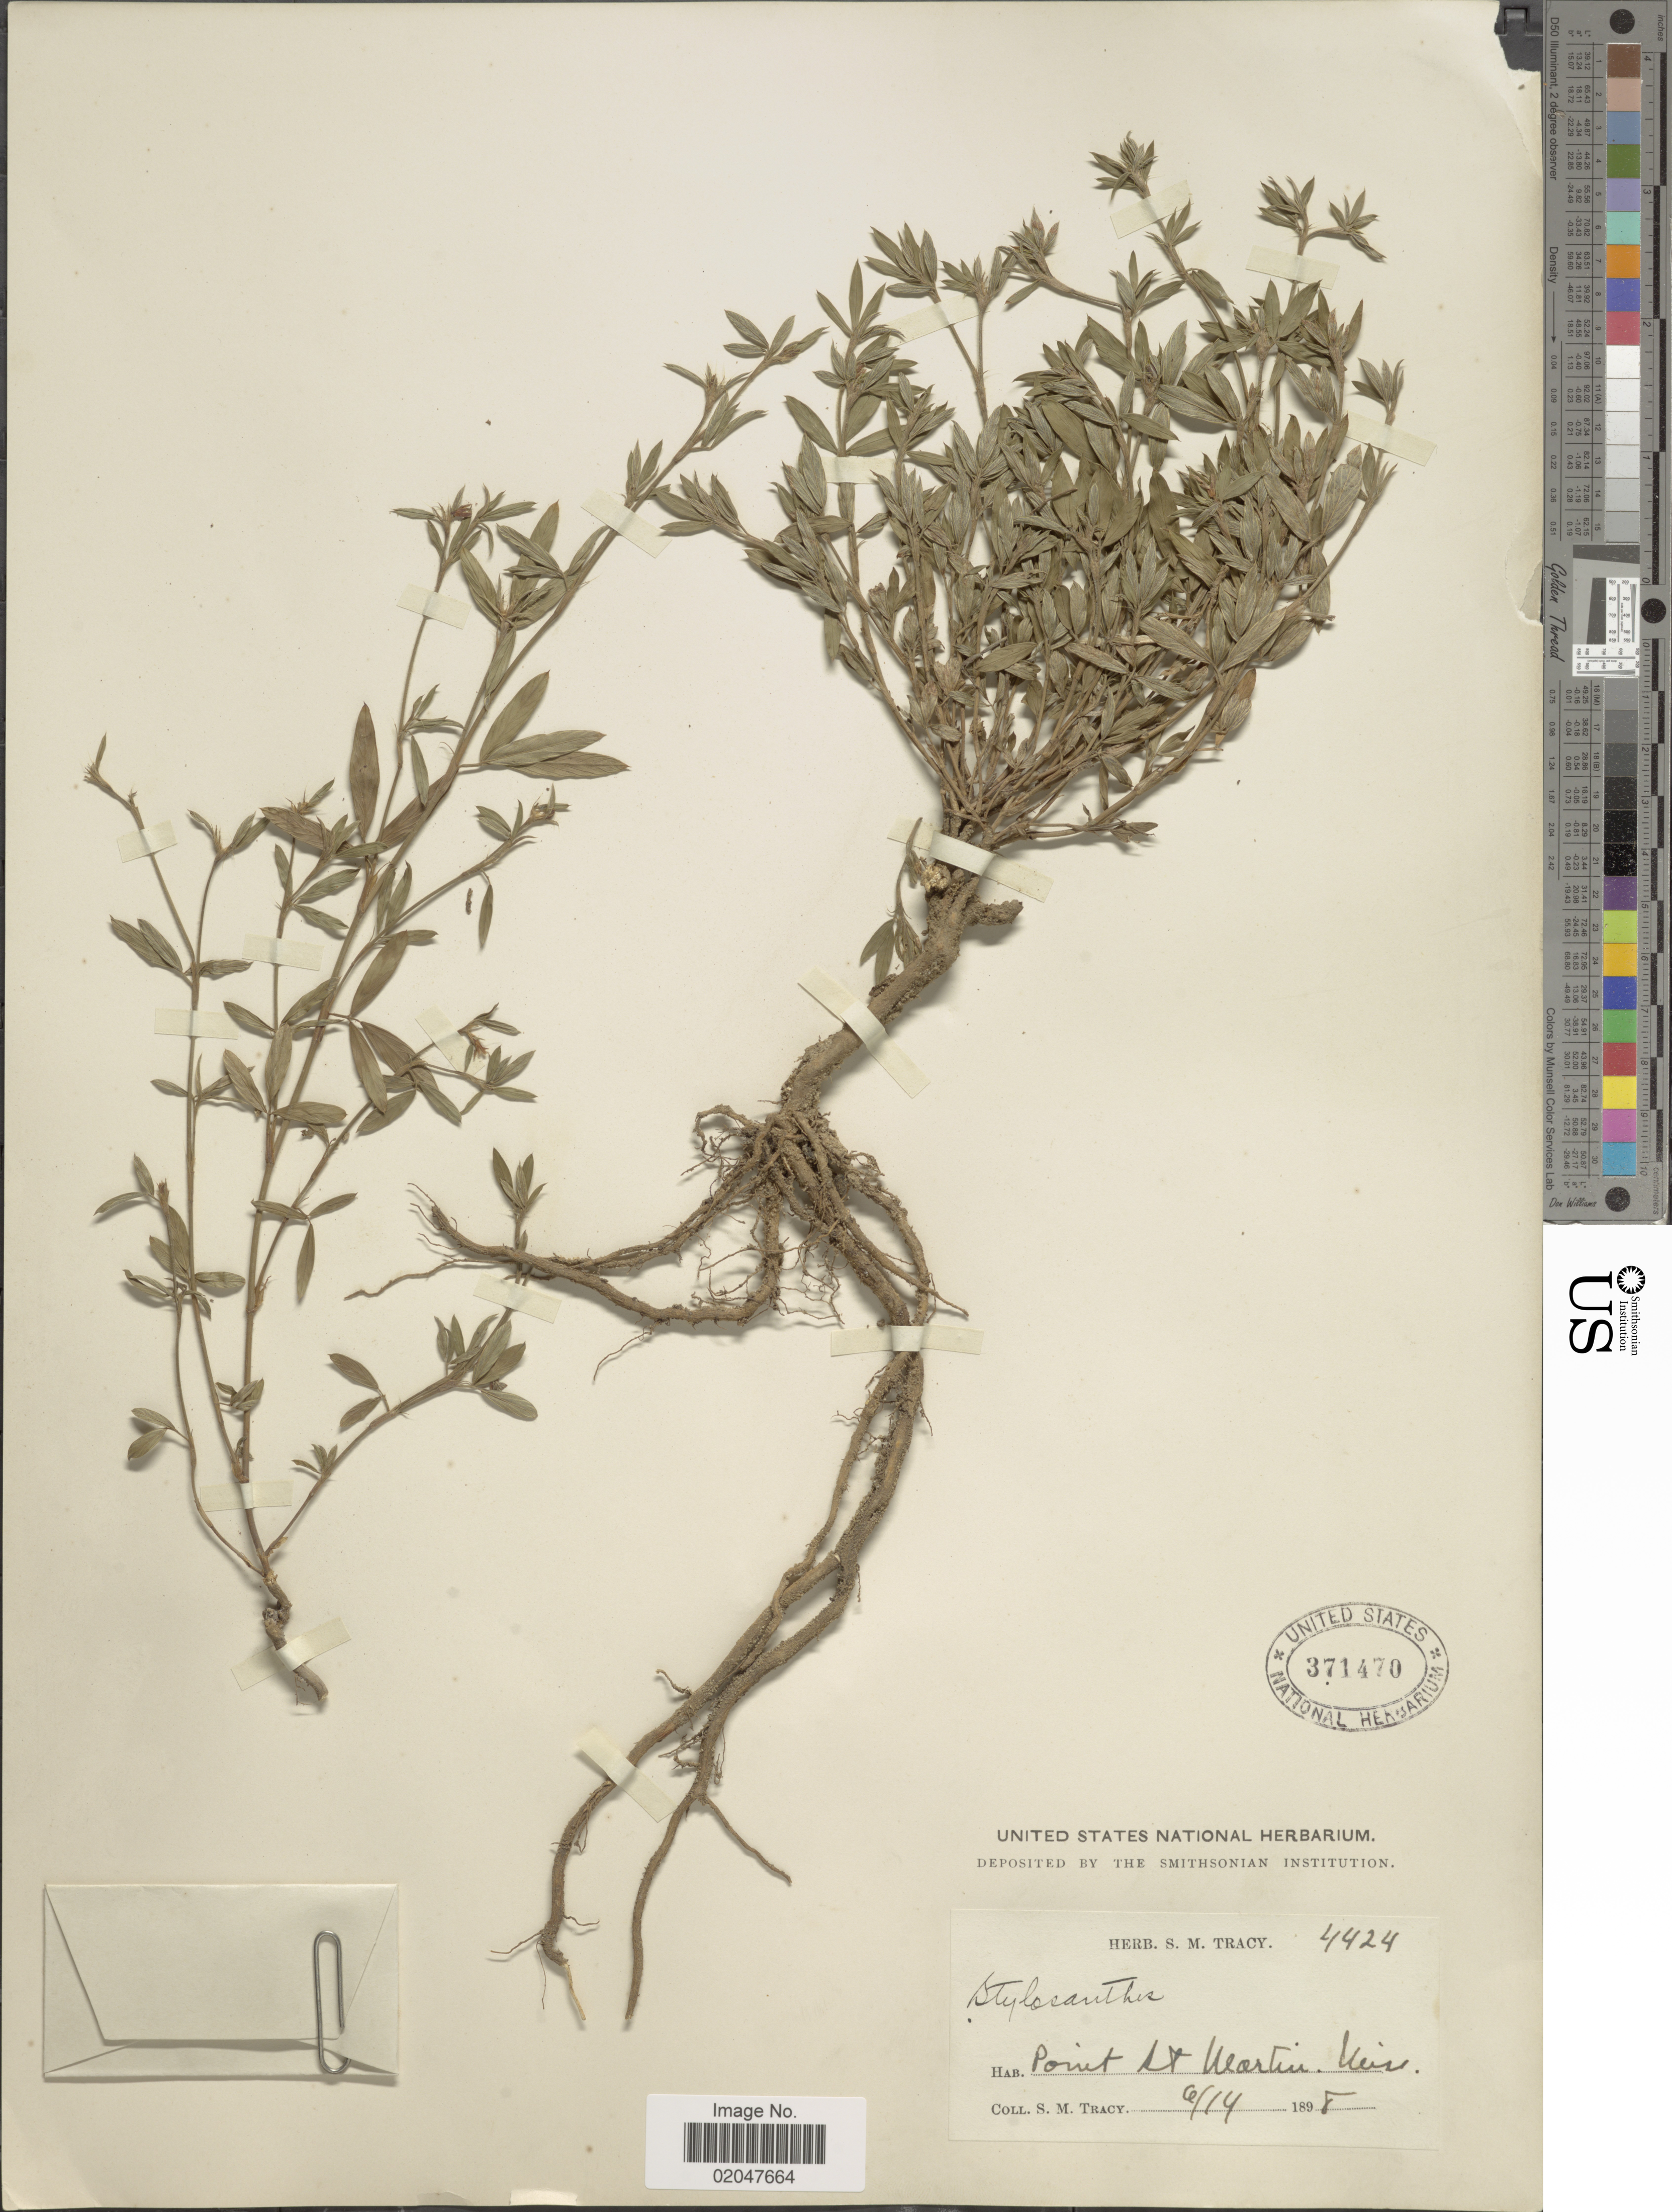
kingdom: Plantae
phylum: Tracheophyta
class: Magnoliopsida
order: Fabales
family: Fabaceae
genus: Stylosanthes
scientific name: Stylosanthes sp.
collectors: S. M. Tracy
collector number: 4424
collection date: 1898-06-14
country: United States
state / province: Mississippi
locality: Point St. Martin, Miss.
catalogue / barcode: US 371470